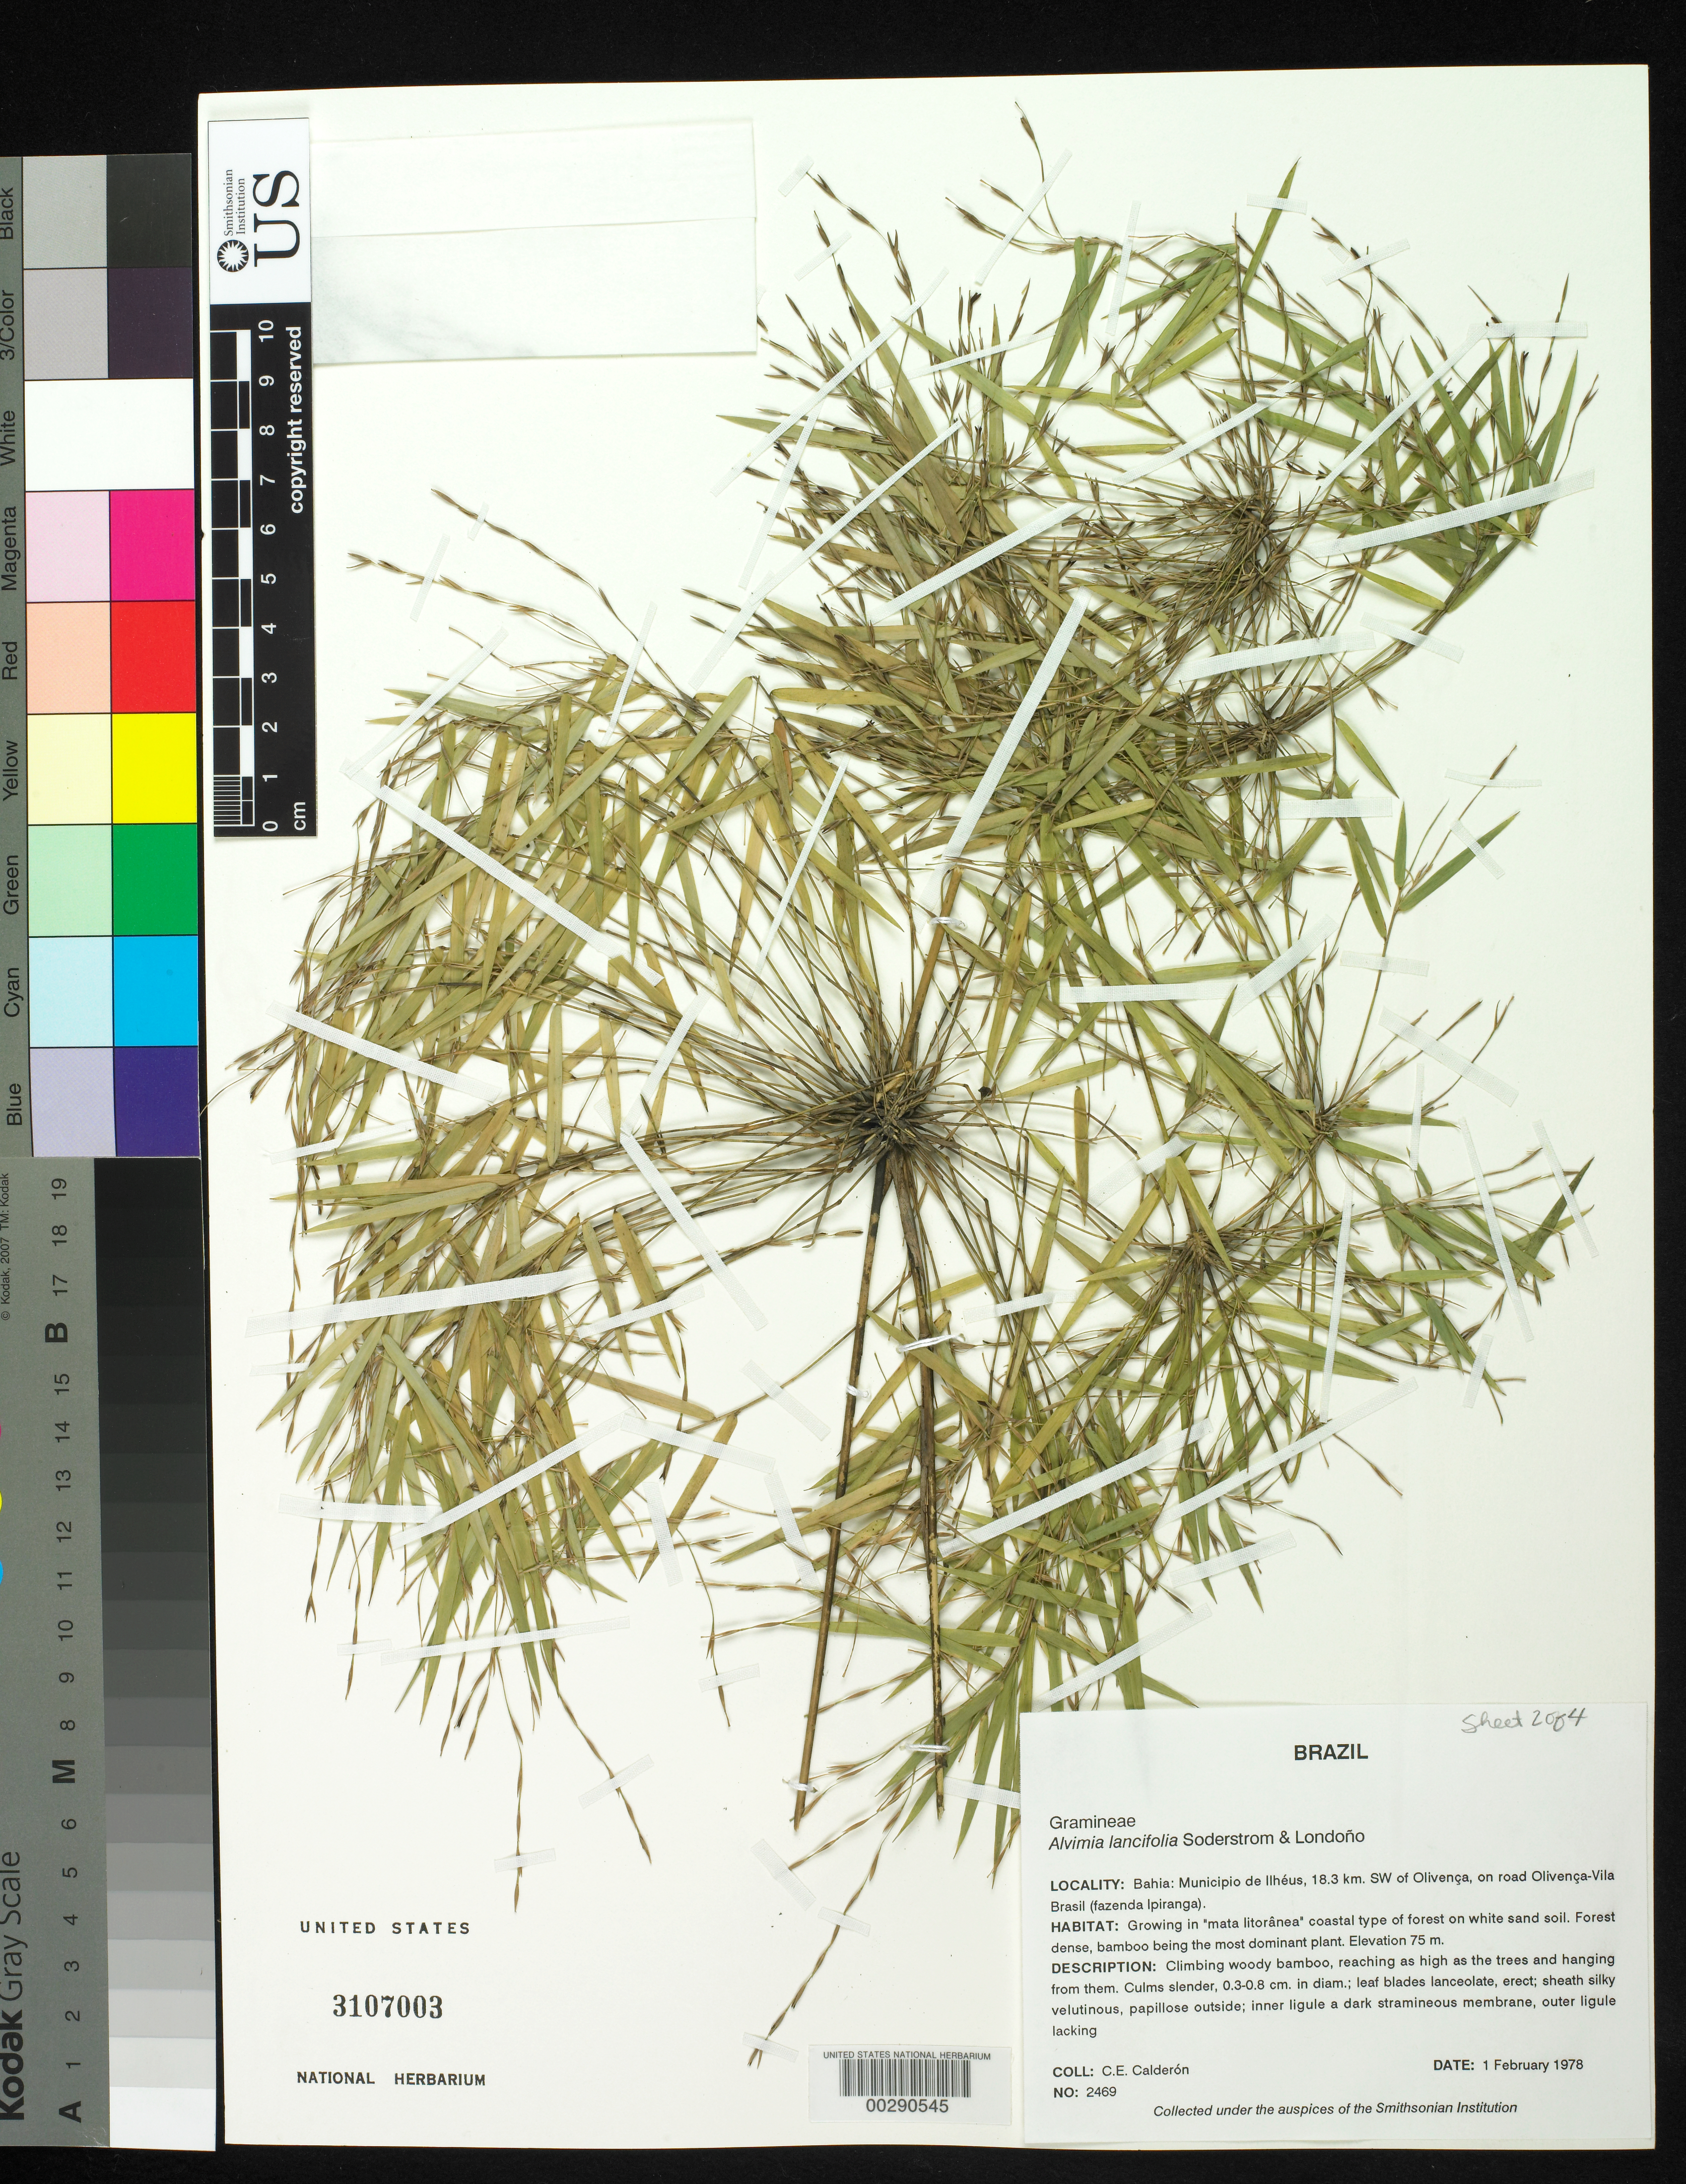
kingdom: Plantae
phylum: Tracheophyta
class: Liliopsida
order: Poales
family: Poaceae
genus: Alvimia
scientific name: Alvimia lancifolia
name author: Soderstr. & Londoño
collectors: C. E. Calderón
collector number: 2469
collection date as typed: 01 Feb 1978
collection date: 1978-02-01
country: Brazil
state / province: Bahia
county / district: Ilhéus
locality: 18.3 km sw of olivenca on road olivenca-vila brasil (fazenda ipiranga)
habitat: "mata litoranea" coastal type of forest on white sand soil; forest dense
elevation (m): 75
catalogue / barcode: US 3107003